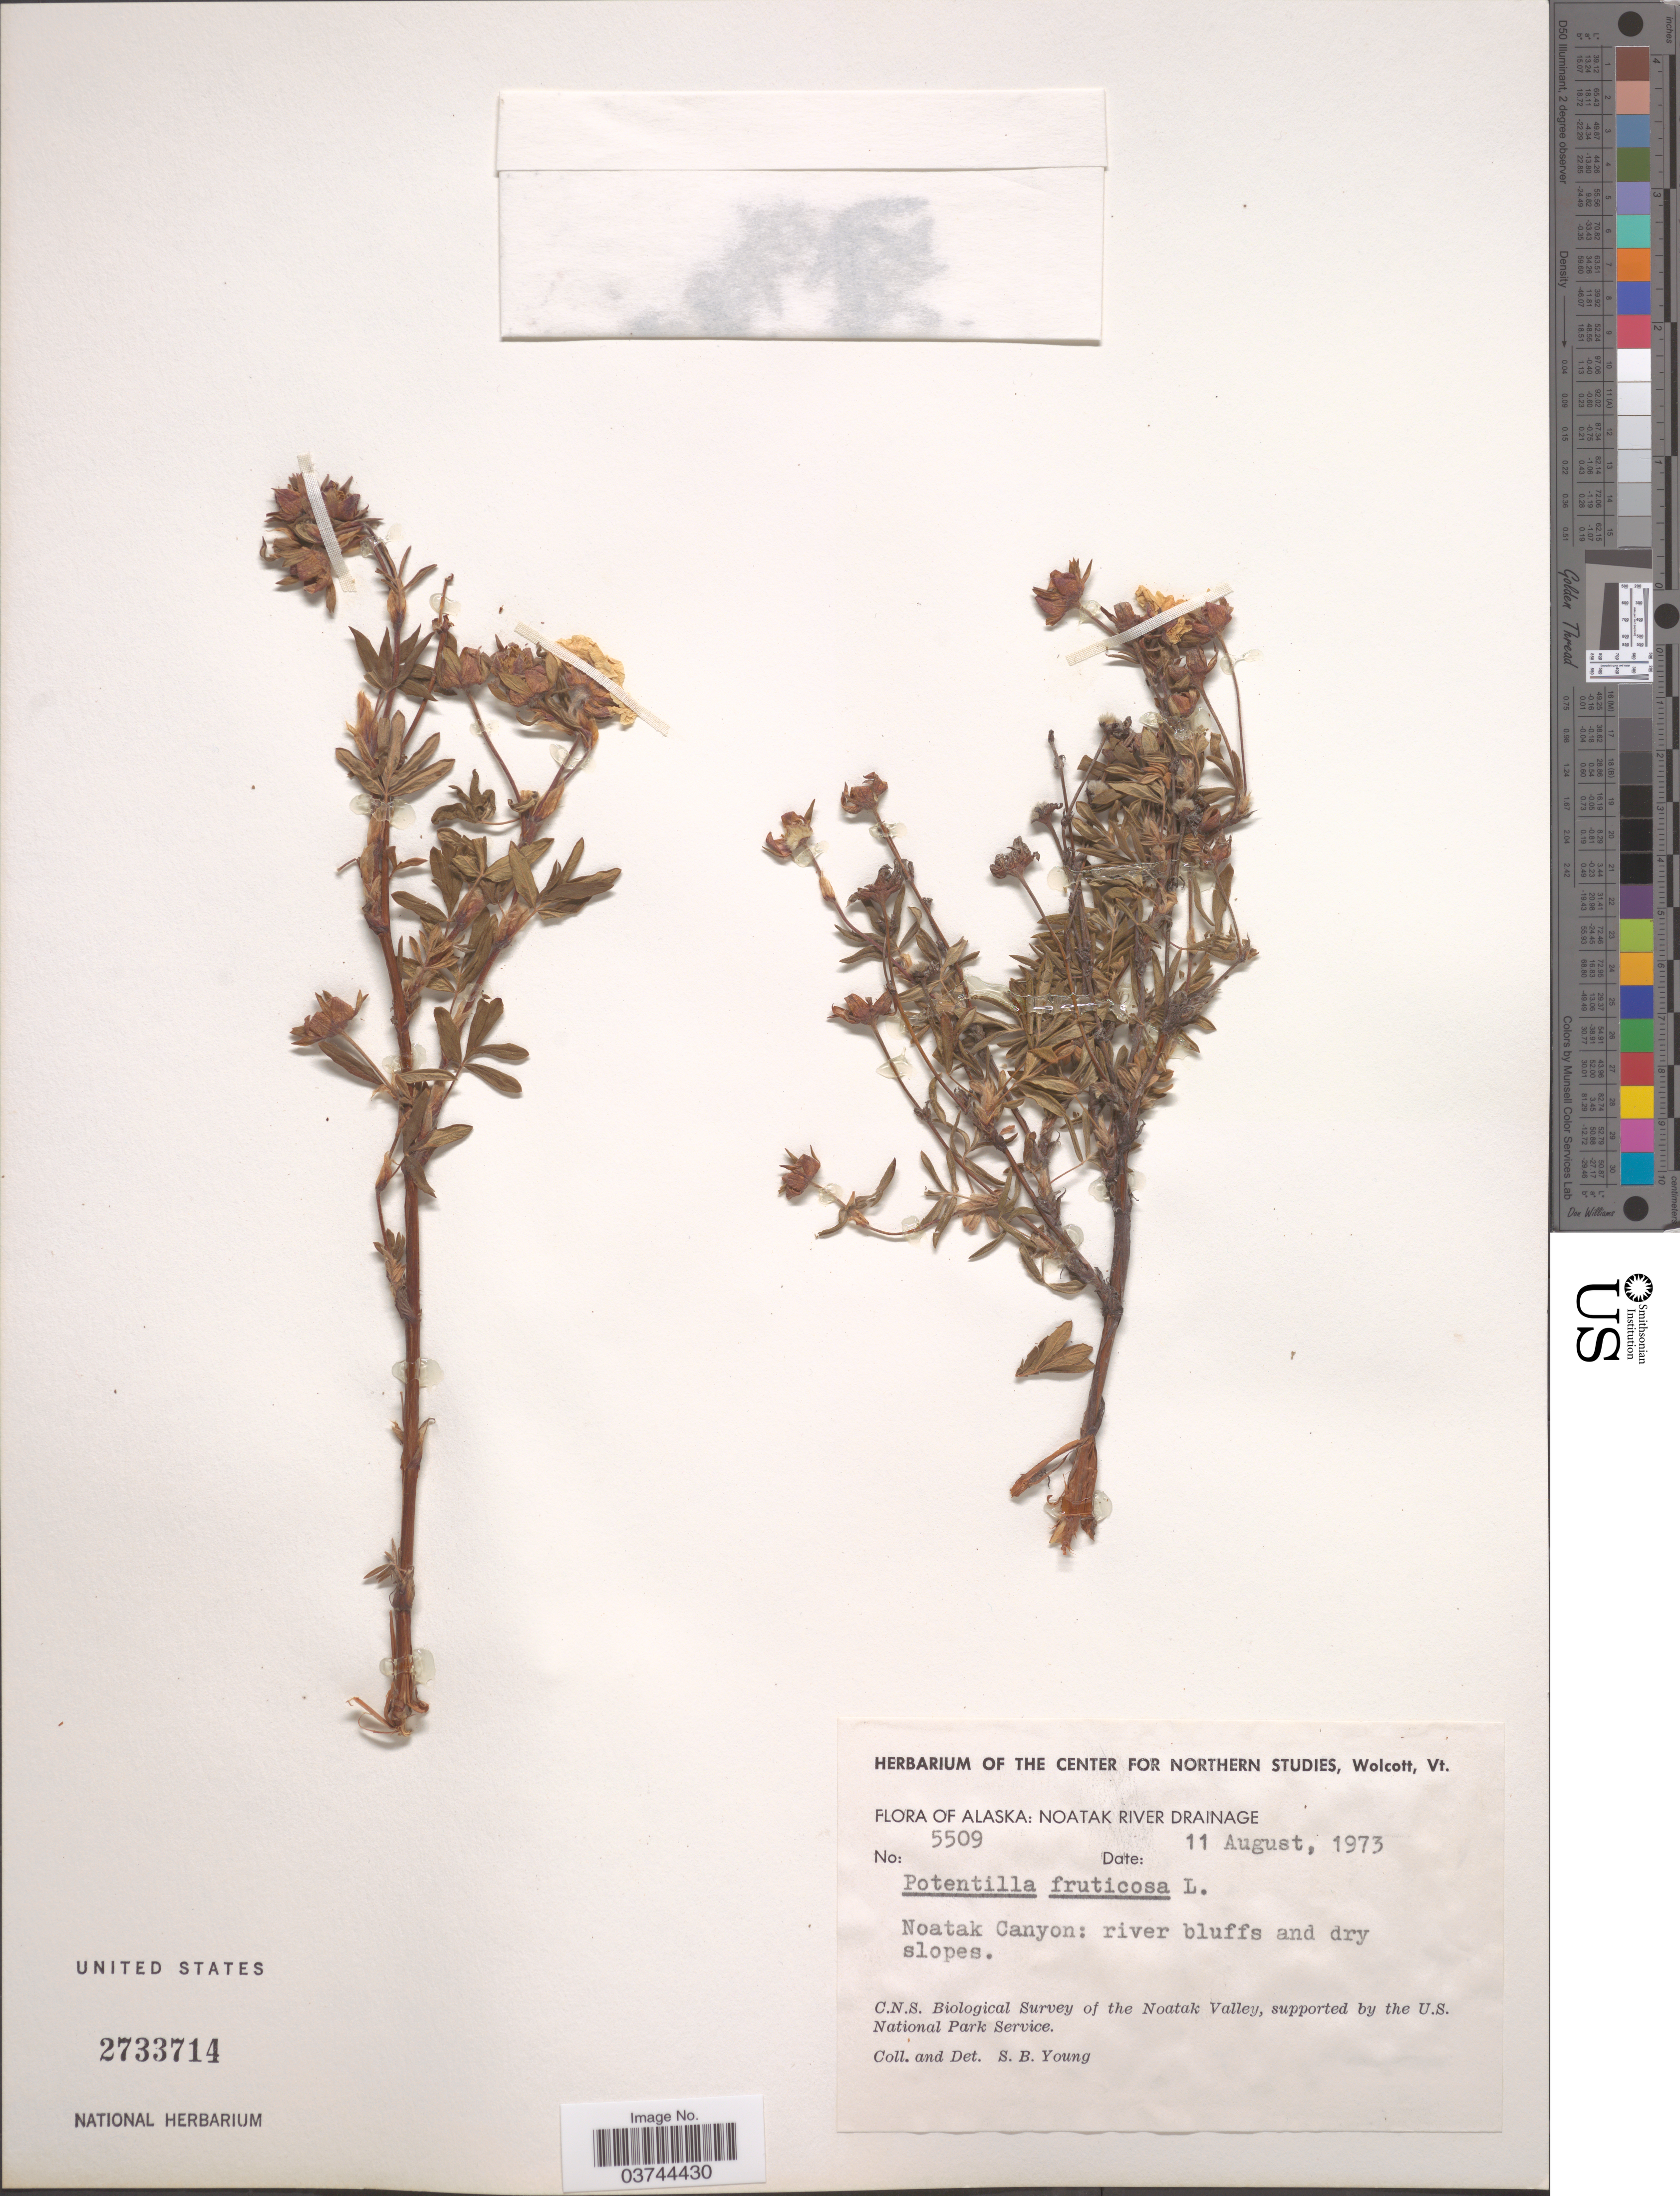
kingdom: Plantae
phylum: Tracheophyta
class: Magnoliopsida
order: Rosales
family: Rosaceae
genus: Dasiphora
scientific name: Dasiphora fruticosa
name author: (L.) Rydb.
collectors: S. Young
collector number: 5509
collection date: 1973-08-11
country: United States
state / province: Alaska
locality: Noatak River Drainage. Noatak Canyon: river blufss and dry slopes. The Noatak Valley.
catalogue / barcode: US 2733714